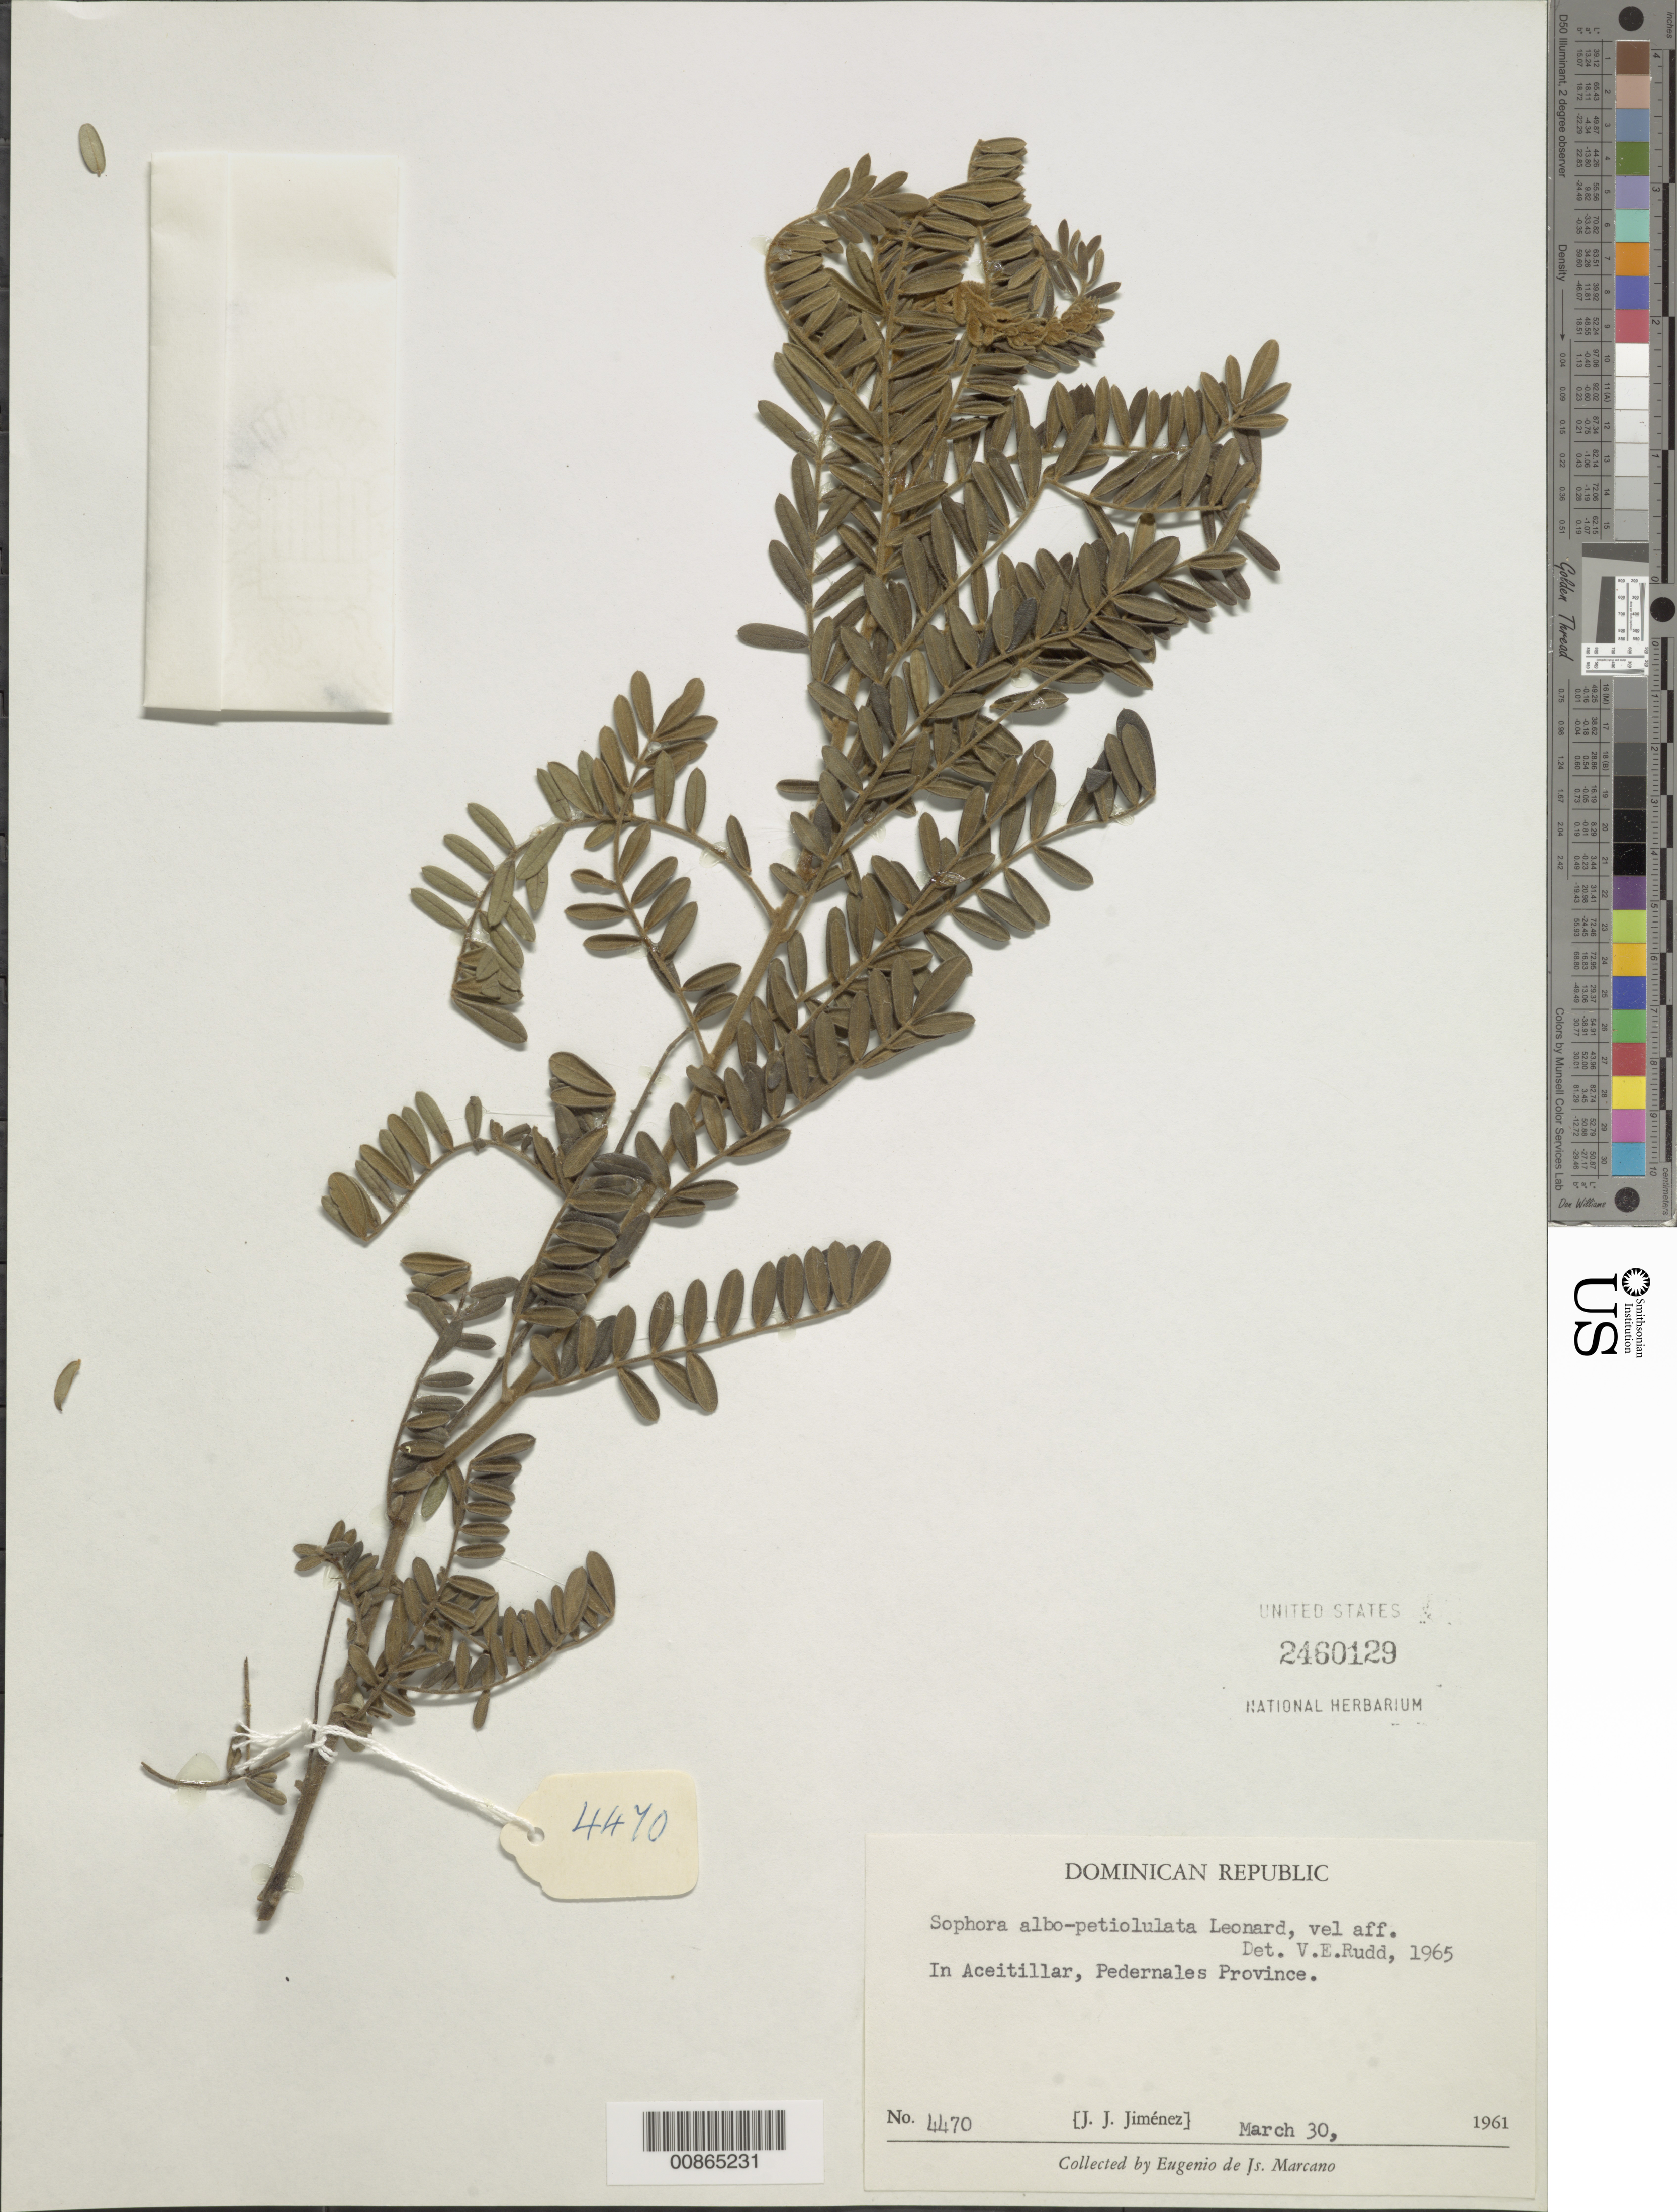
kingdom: Plantae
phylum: Tracheophyta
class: Magnoliopsida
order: Fabales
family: Fabaceae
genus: Sophora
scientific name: Sophora albo-petiolulata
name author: Leonard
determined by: Rudd, V. E.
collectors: J. J. Jiménez Almonte & E. J. Marcano F.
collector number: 4470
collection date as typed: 30 Mar 1961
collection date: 1961-03-30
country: Dominican Republic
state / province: Pedernales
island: Hispaniola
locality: In Aceitillar.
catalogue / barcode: US 2460129